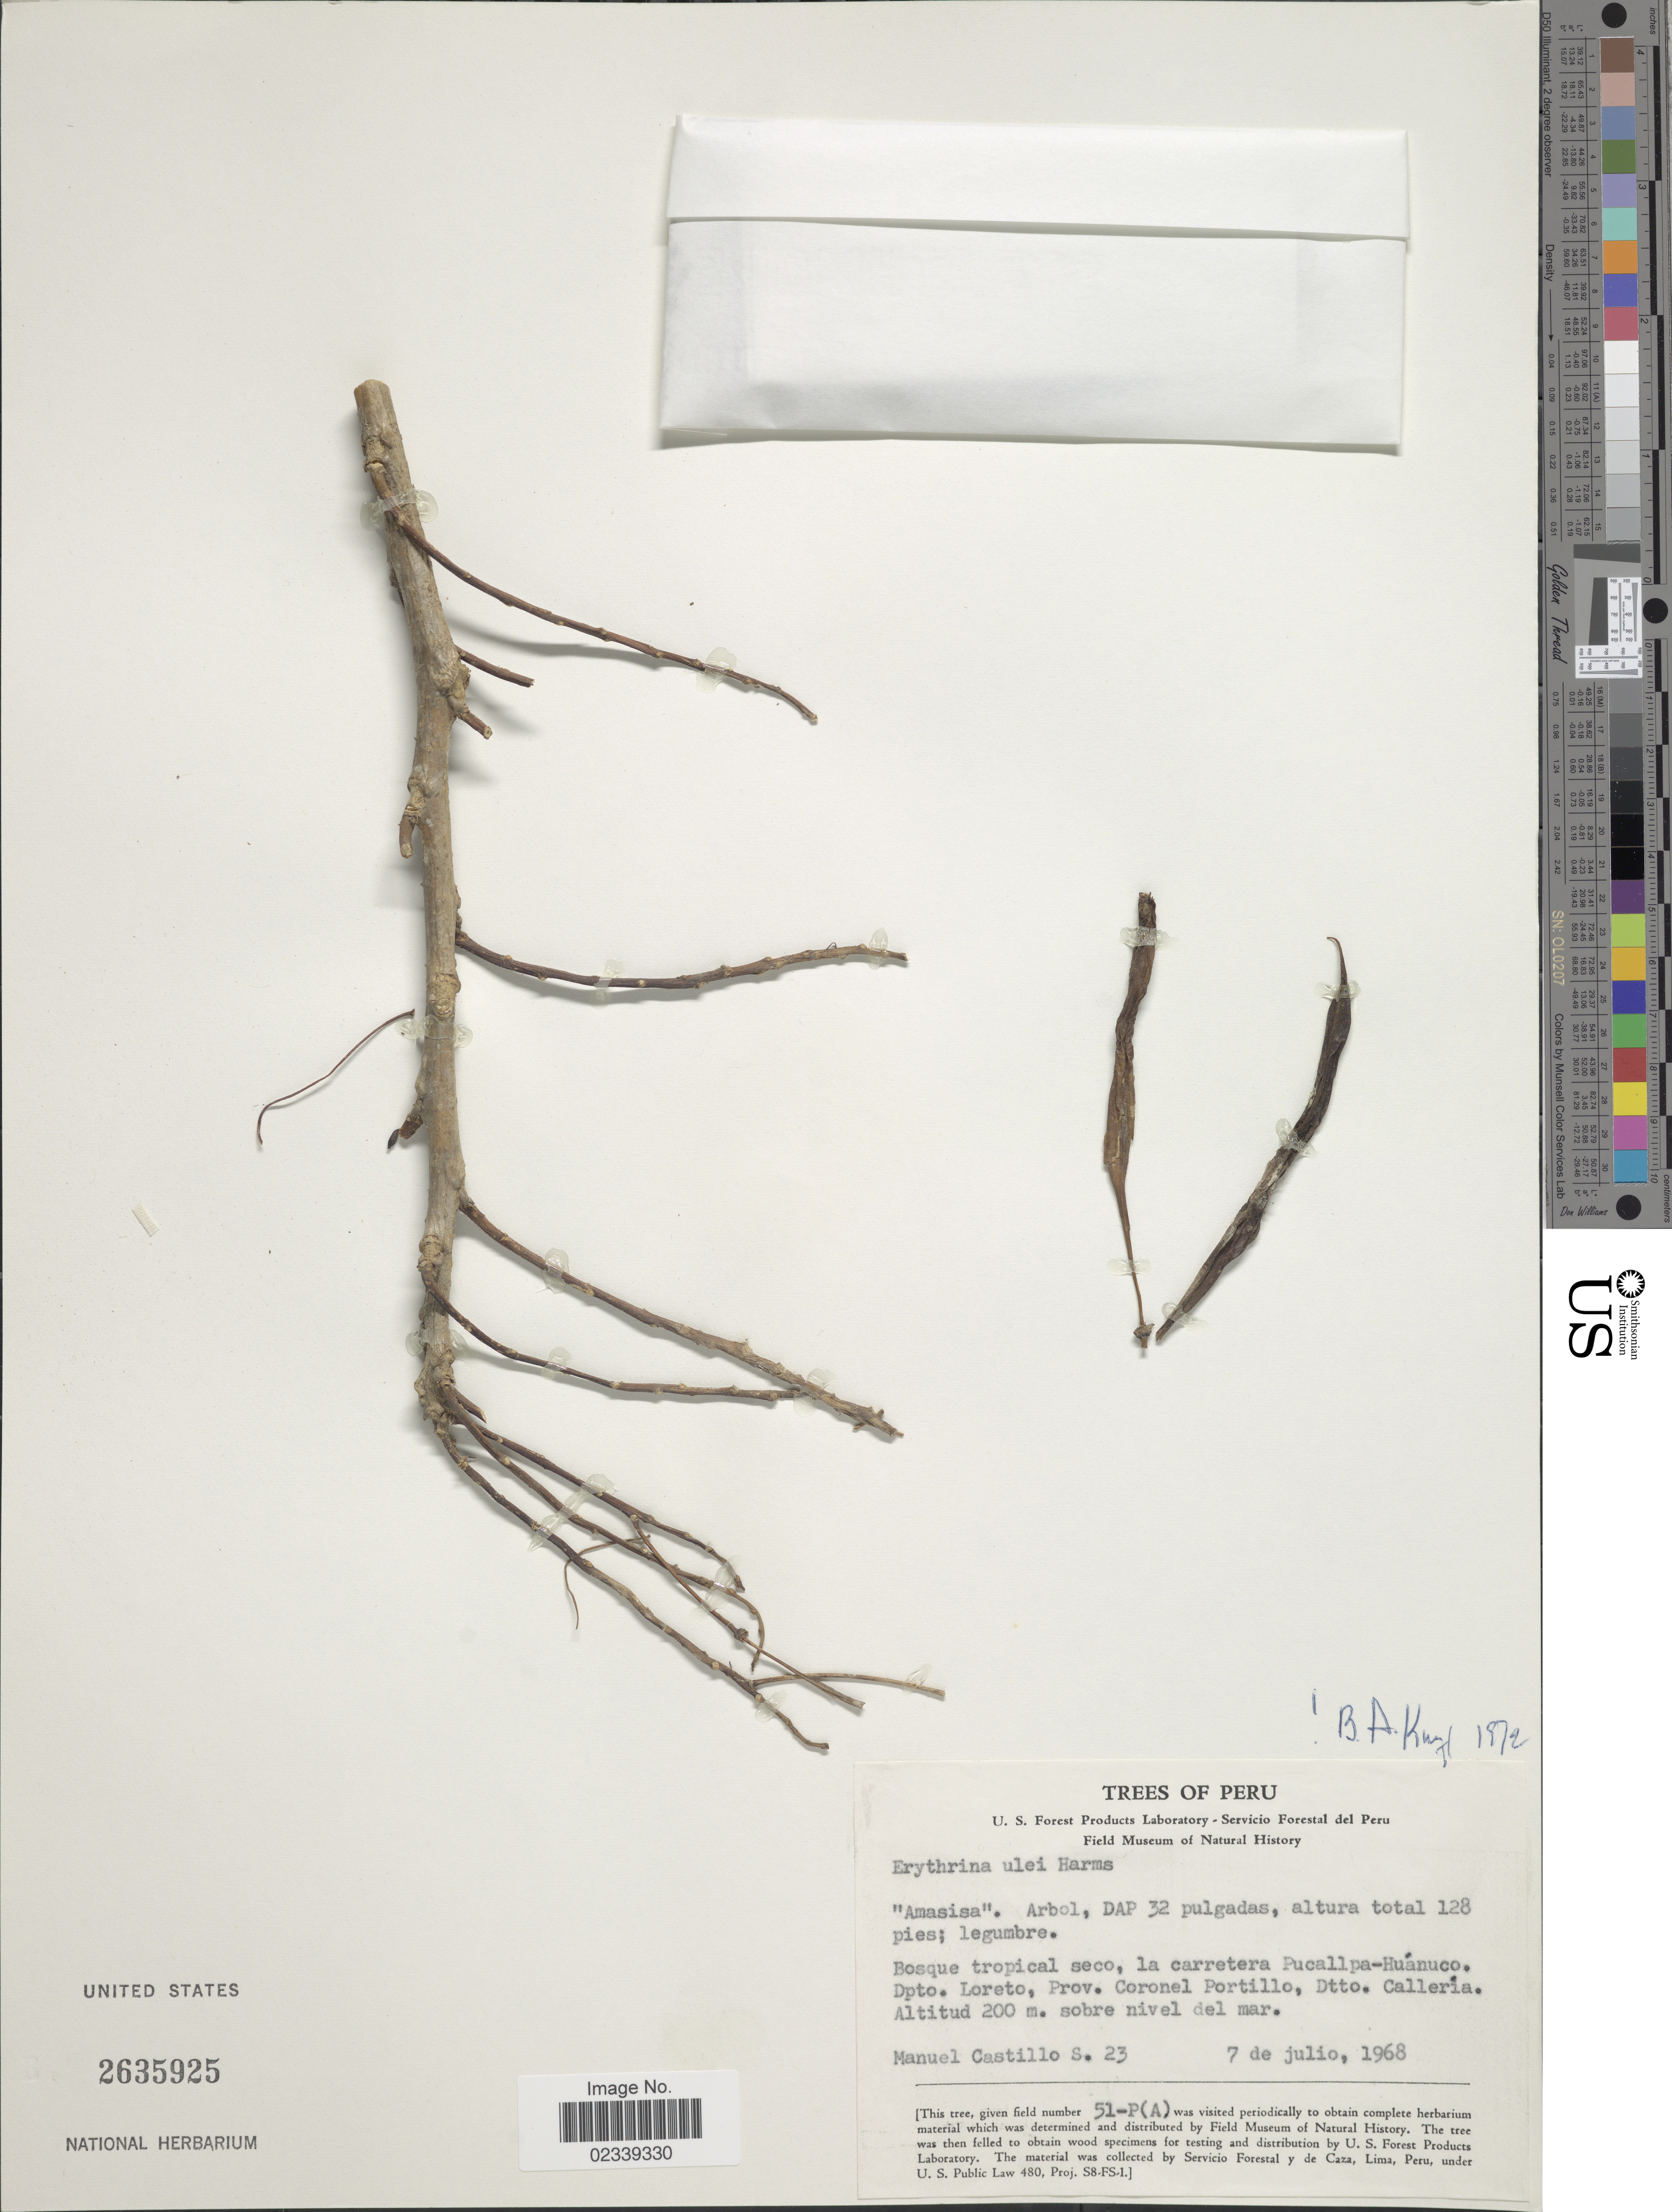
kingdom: Plantae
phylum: Tracheophyta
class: Magnoliopsida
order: Fabales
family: Fabaceae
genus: Erythrina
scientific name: Erythrina ulei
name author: Harms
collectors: M. Castillo S.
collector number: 23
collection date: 1968-07-07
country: Peru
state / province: Loreto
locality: Bosque tropical seco, la carretera Pucallpa-Huanuco, Prov. Coronel Portillo, Dtto. Calleria.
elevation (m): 200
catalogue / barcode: US 2635925